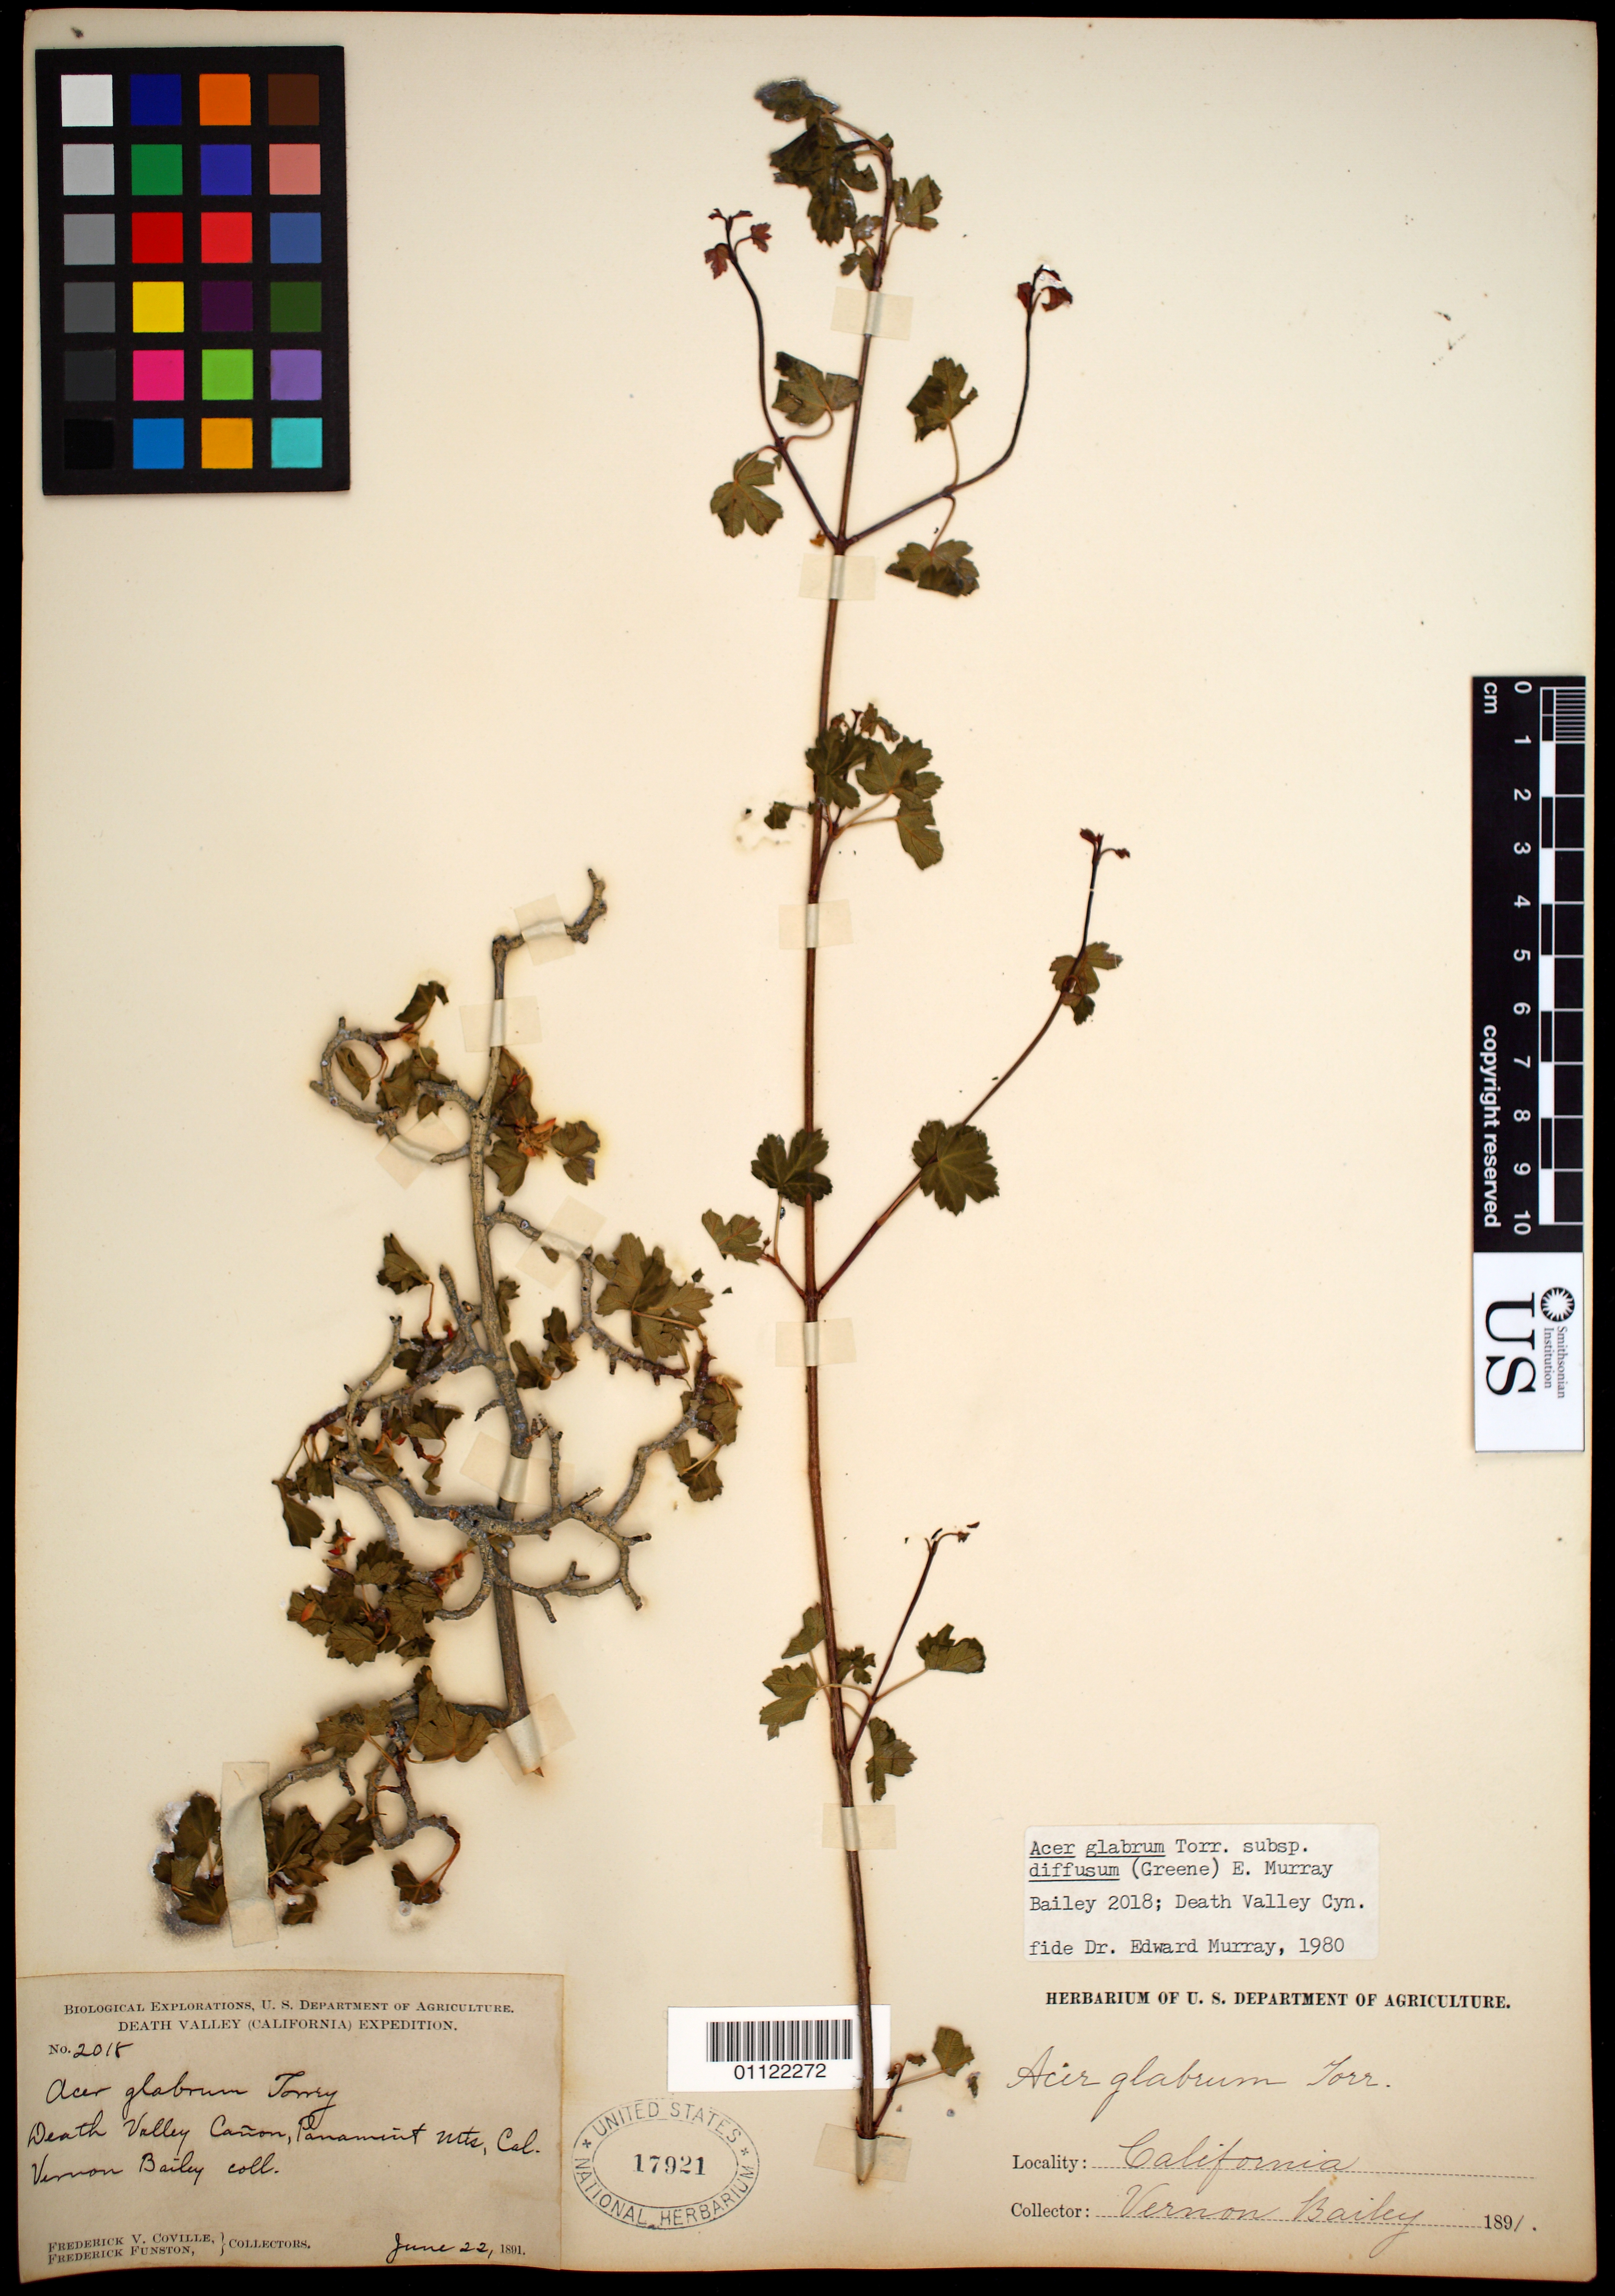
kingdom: Plantae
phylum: Tracheophyta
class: Magnoliopsida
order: Sapindales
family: Sapindaceae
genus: Acer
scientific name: Acer glabrum subsp. diffusum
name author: (Greene) A.E. Murray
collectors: V. O. Bailey, F. V. Coville & F. Funston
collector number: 2015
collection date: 1891-06-22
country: United States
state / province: California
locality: Death Valley Canyon, Panamint Mts.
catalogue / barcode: US 17921